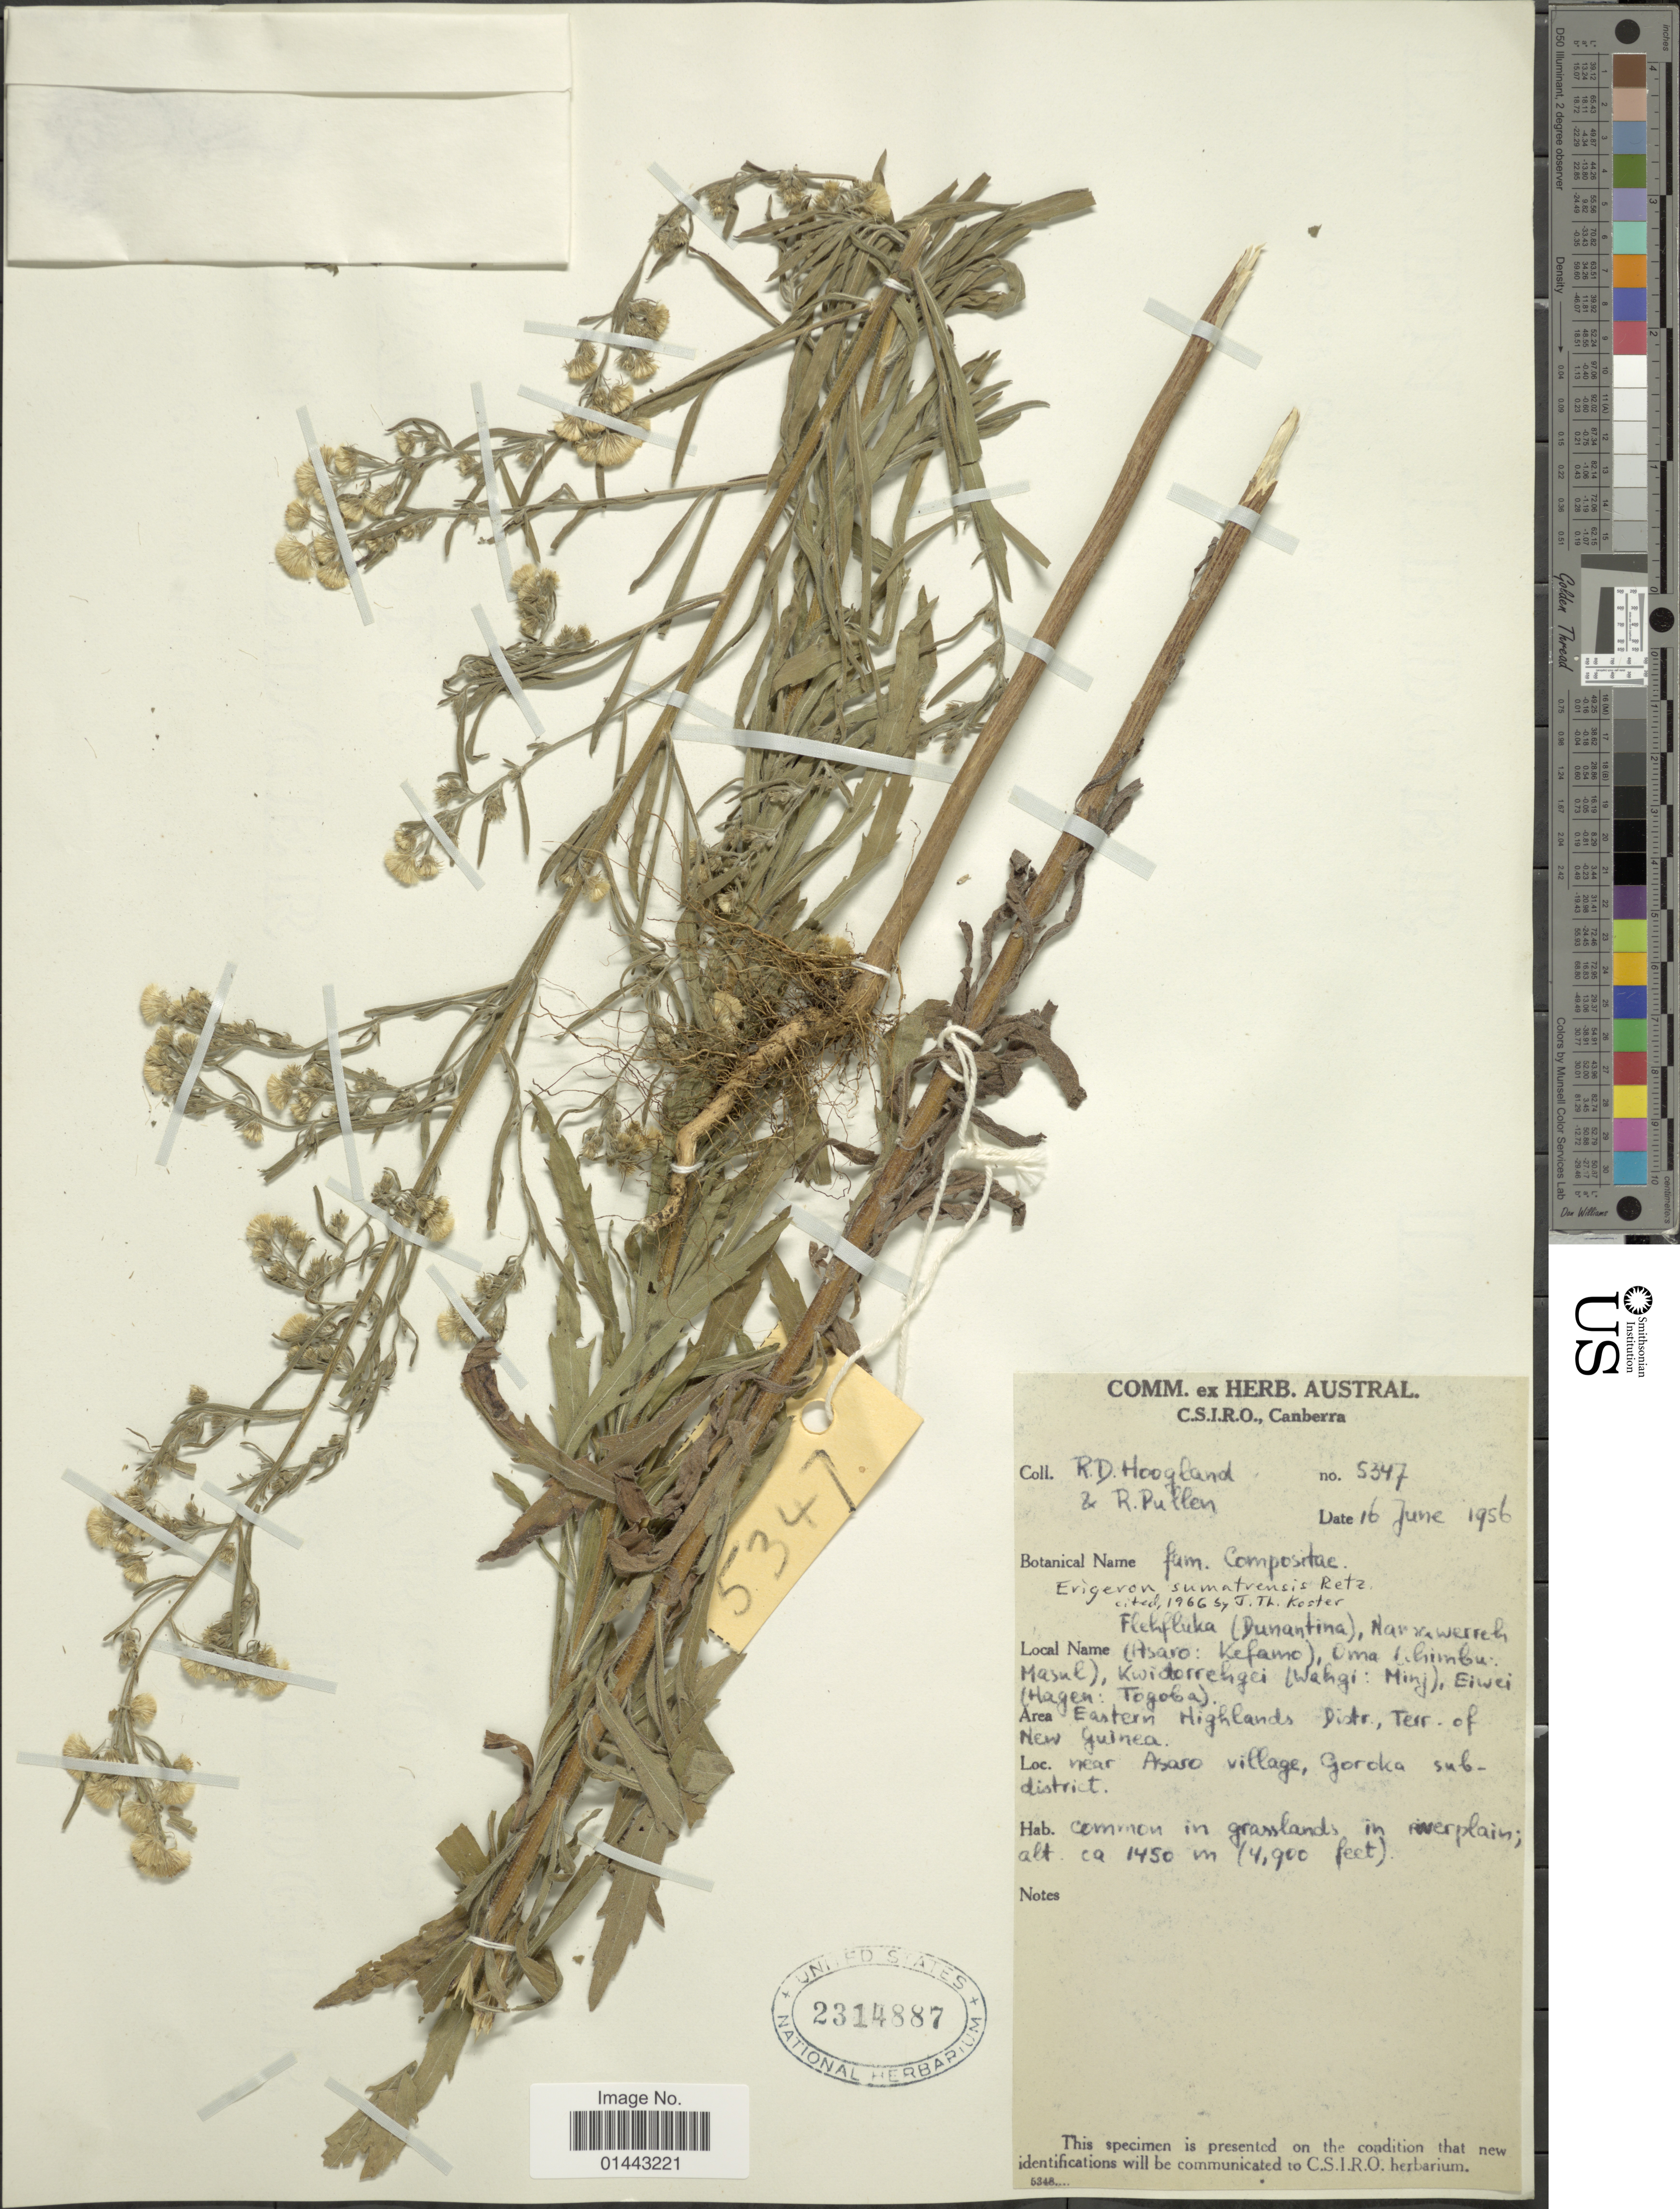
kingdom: Plantae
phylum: Tracheophyta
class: Magnoliopsida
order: Asterales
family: Asteraceae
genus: Erigeron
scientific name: Erigeron sumatrensis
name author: Retz.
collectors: R. D. Hoogland & R. Pullen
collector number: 5347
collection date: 1956-06-16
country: Papua New Guinea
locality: Eastern Highlands Distr., near Asaro village, Goroka subdistrict.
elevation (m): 1494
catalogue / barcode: US 2314887